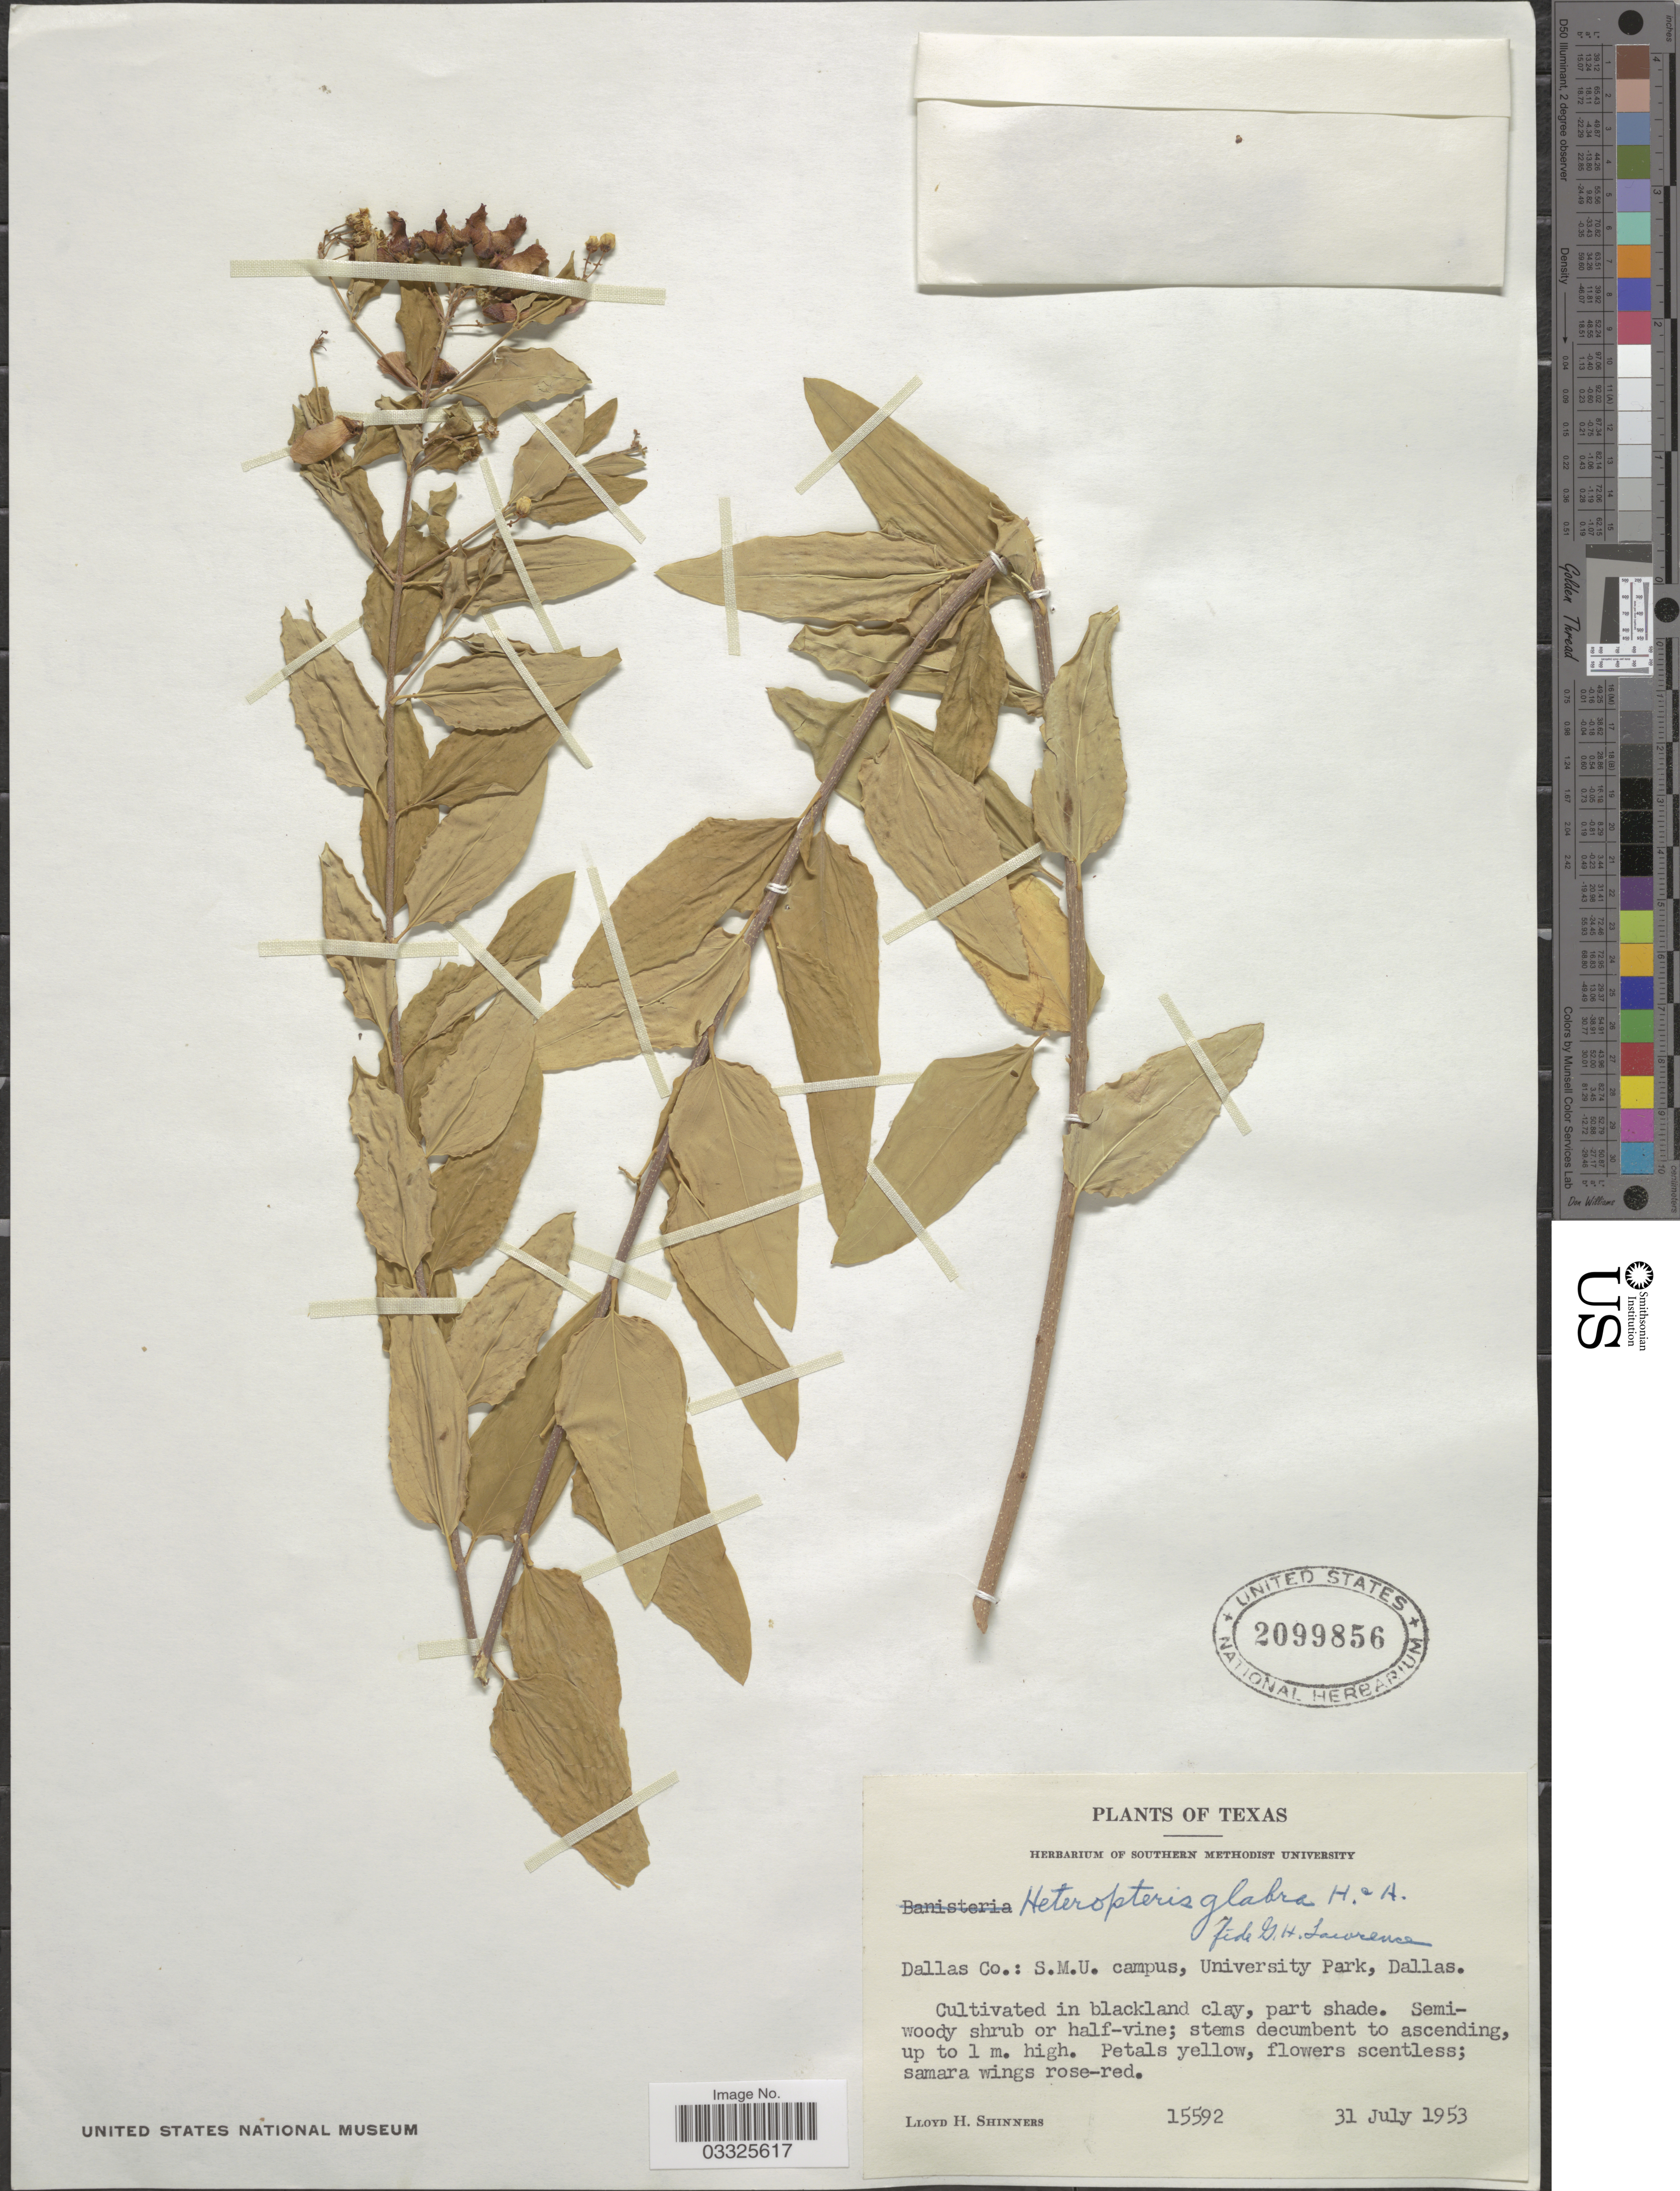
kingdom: Plantae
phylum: Tracheophyta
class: Magnoliopsida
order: Malpighiales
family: Malpighiaceae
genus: Heteropterys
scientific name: Heteropterys glabra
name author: Hook. & Arn.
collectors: L. H. Shinners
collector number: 15592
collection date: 1953-07-31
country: United States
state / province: Texas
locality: Dallas Co.: S.M.U. campus, University Park, Dallas.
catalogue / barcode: US 2099856